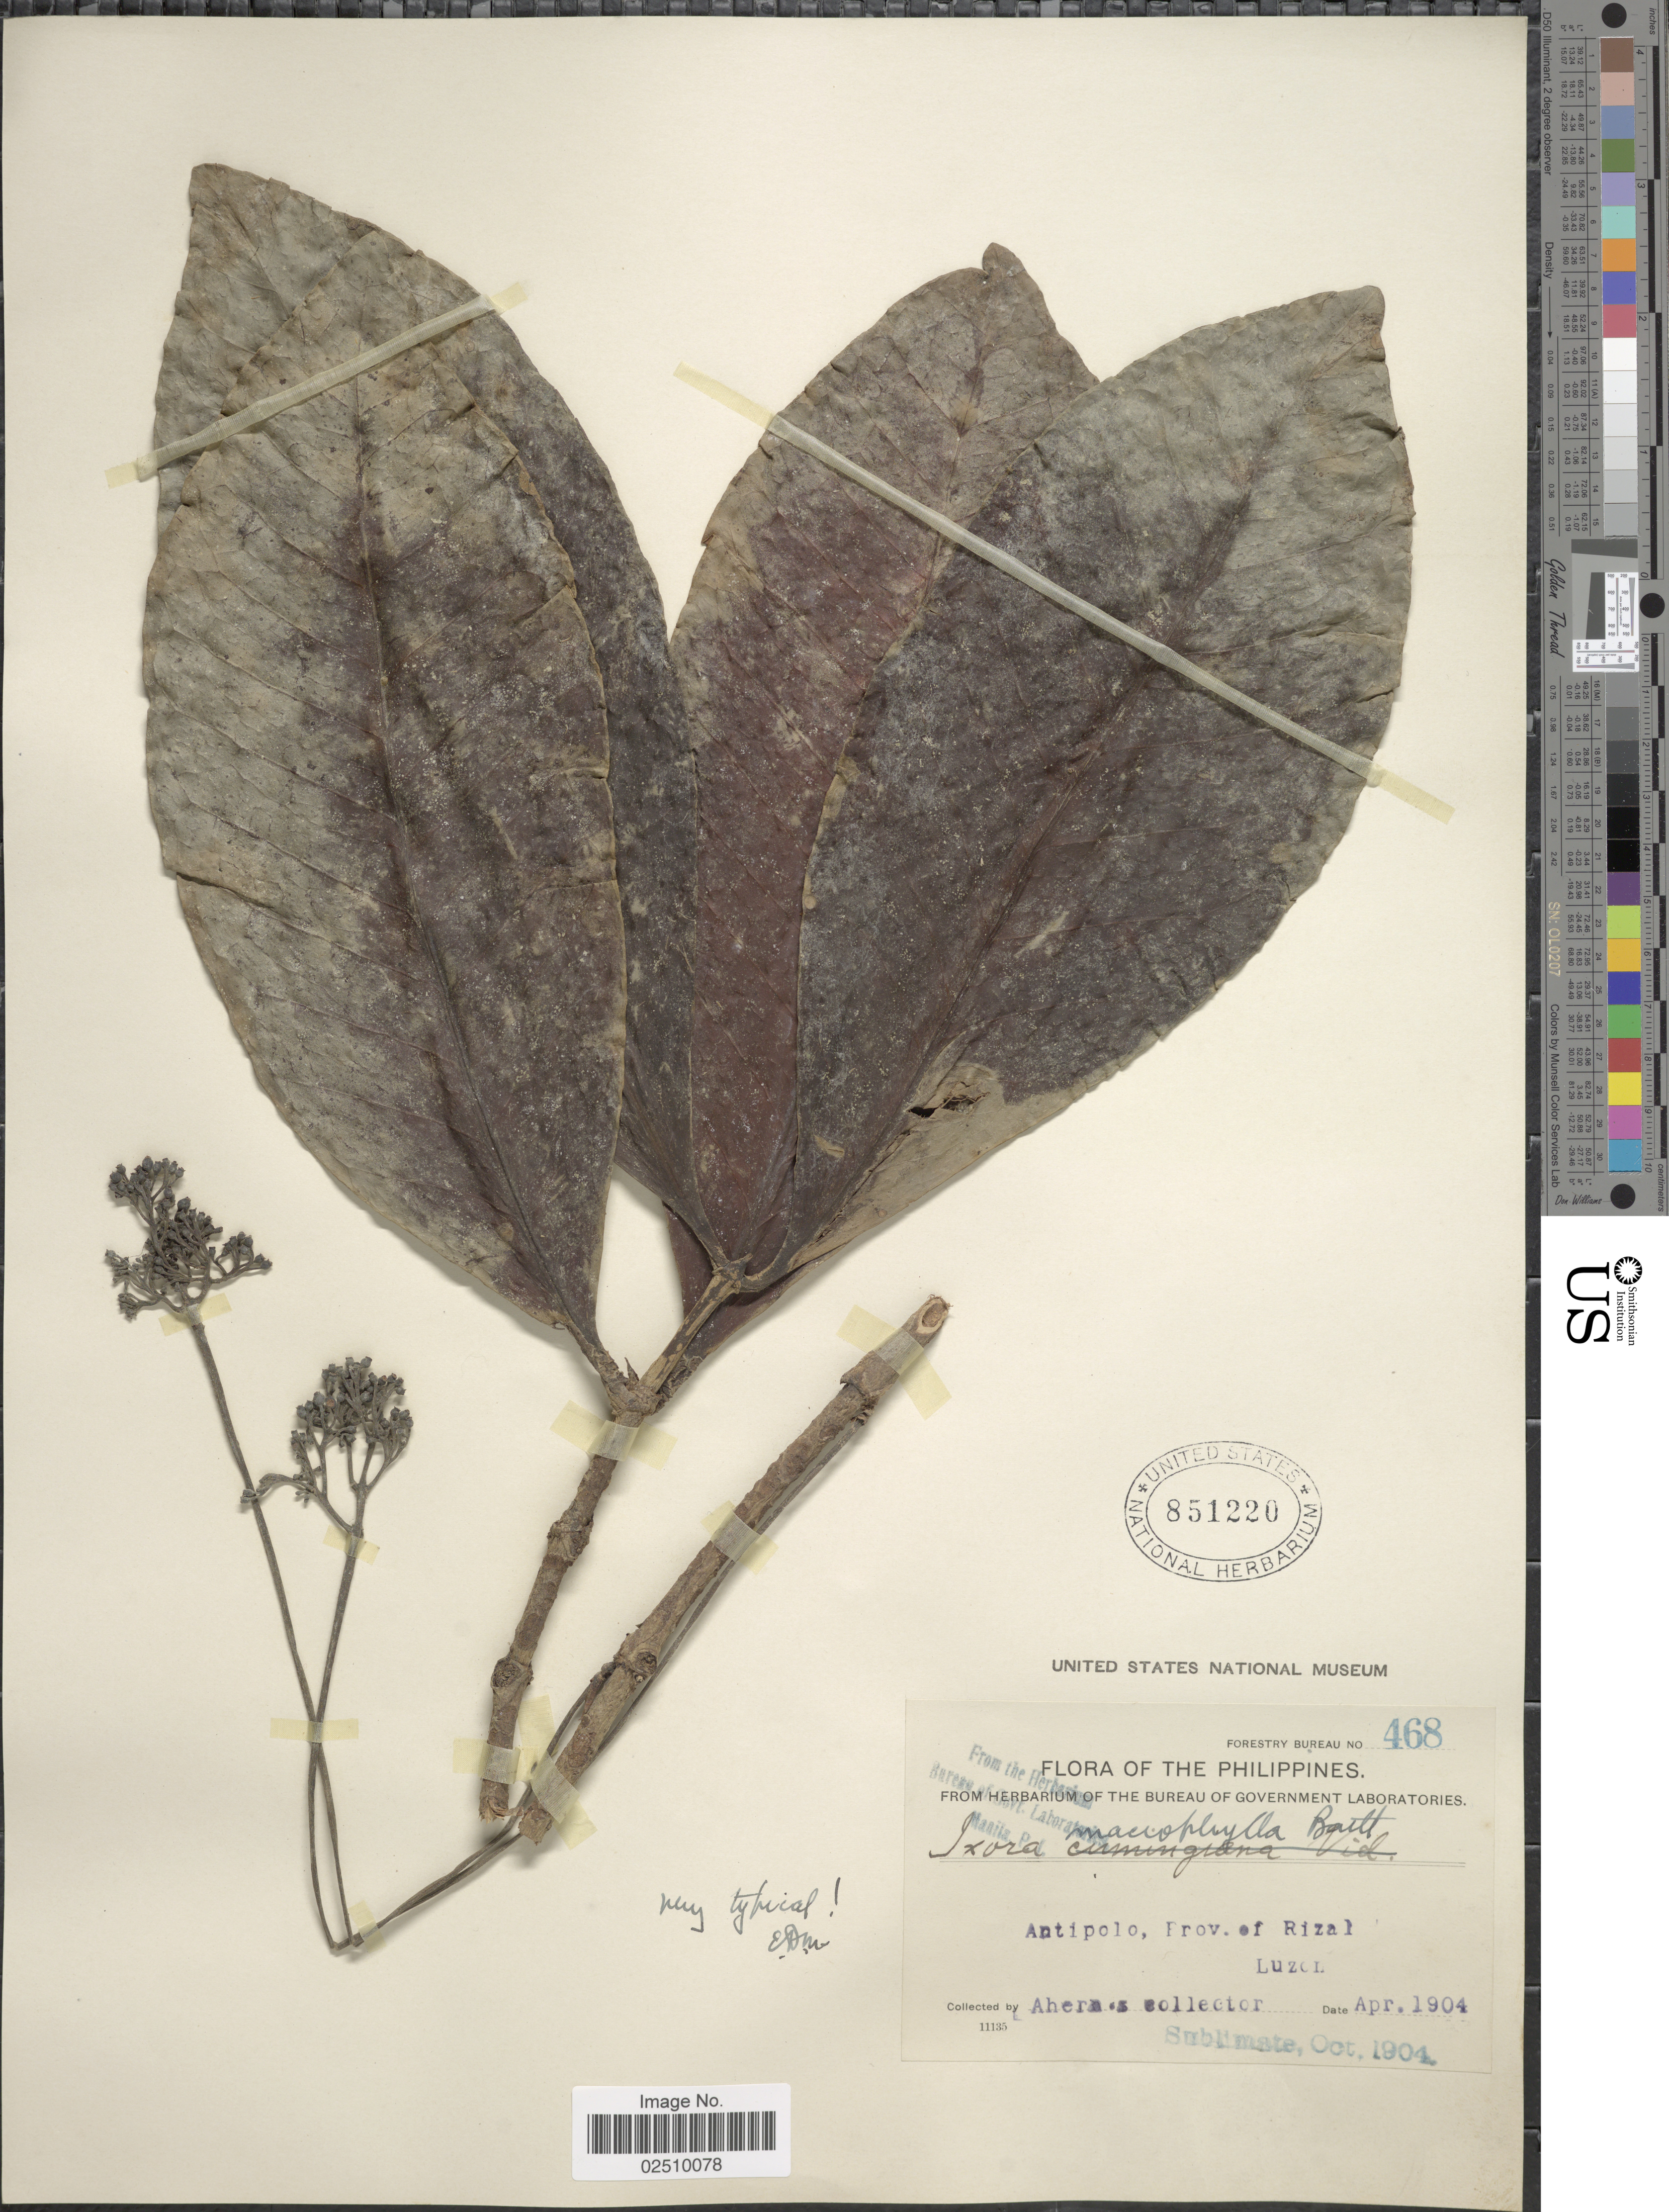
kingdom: Plantae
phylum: Tracheophyta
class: Magnoliopsida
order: Gentianales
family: Rubiaceae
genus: Ixora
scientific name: Ixora macrophylla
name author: Bartl. ex DC.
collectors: Ahern's collector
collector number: Forestry Bureau 468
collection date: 1904-04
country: Philippines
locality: Antipolo, Prov. of Rizal, Luzon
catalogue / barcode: US 851220